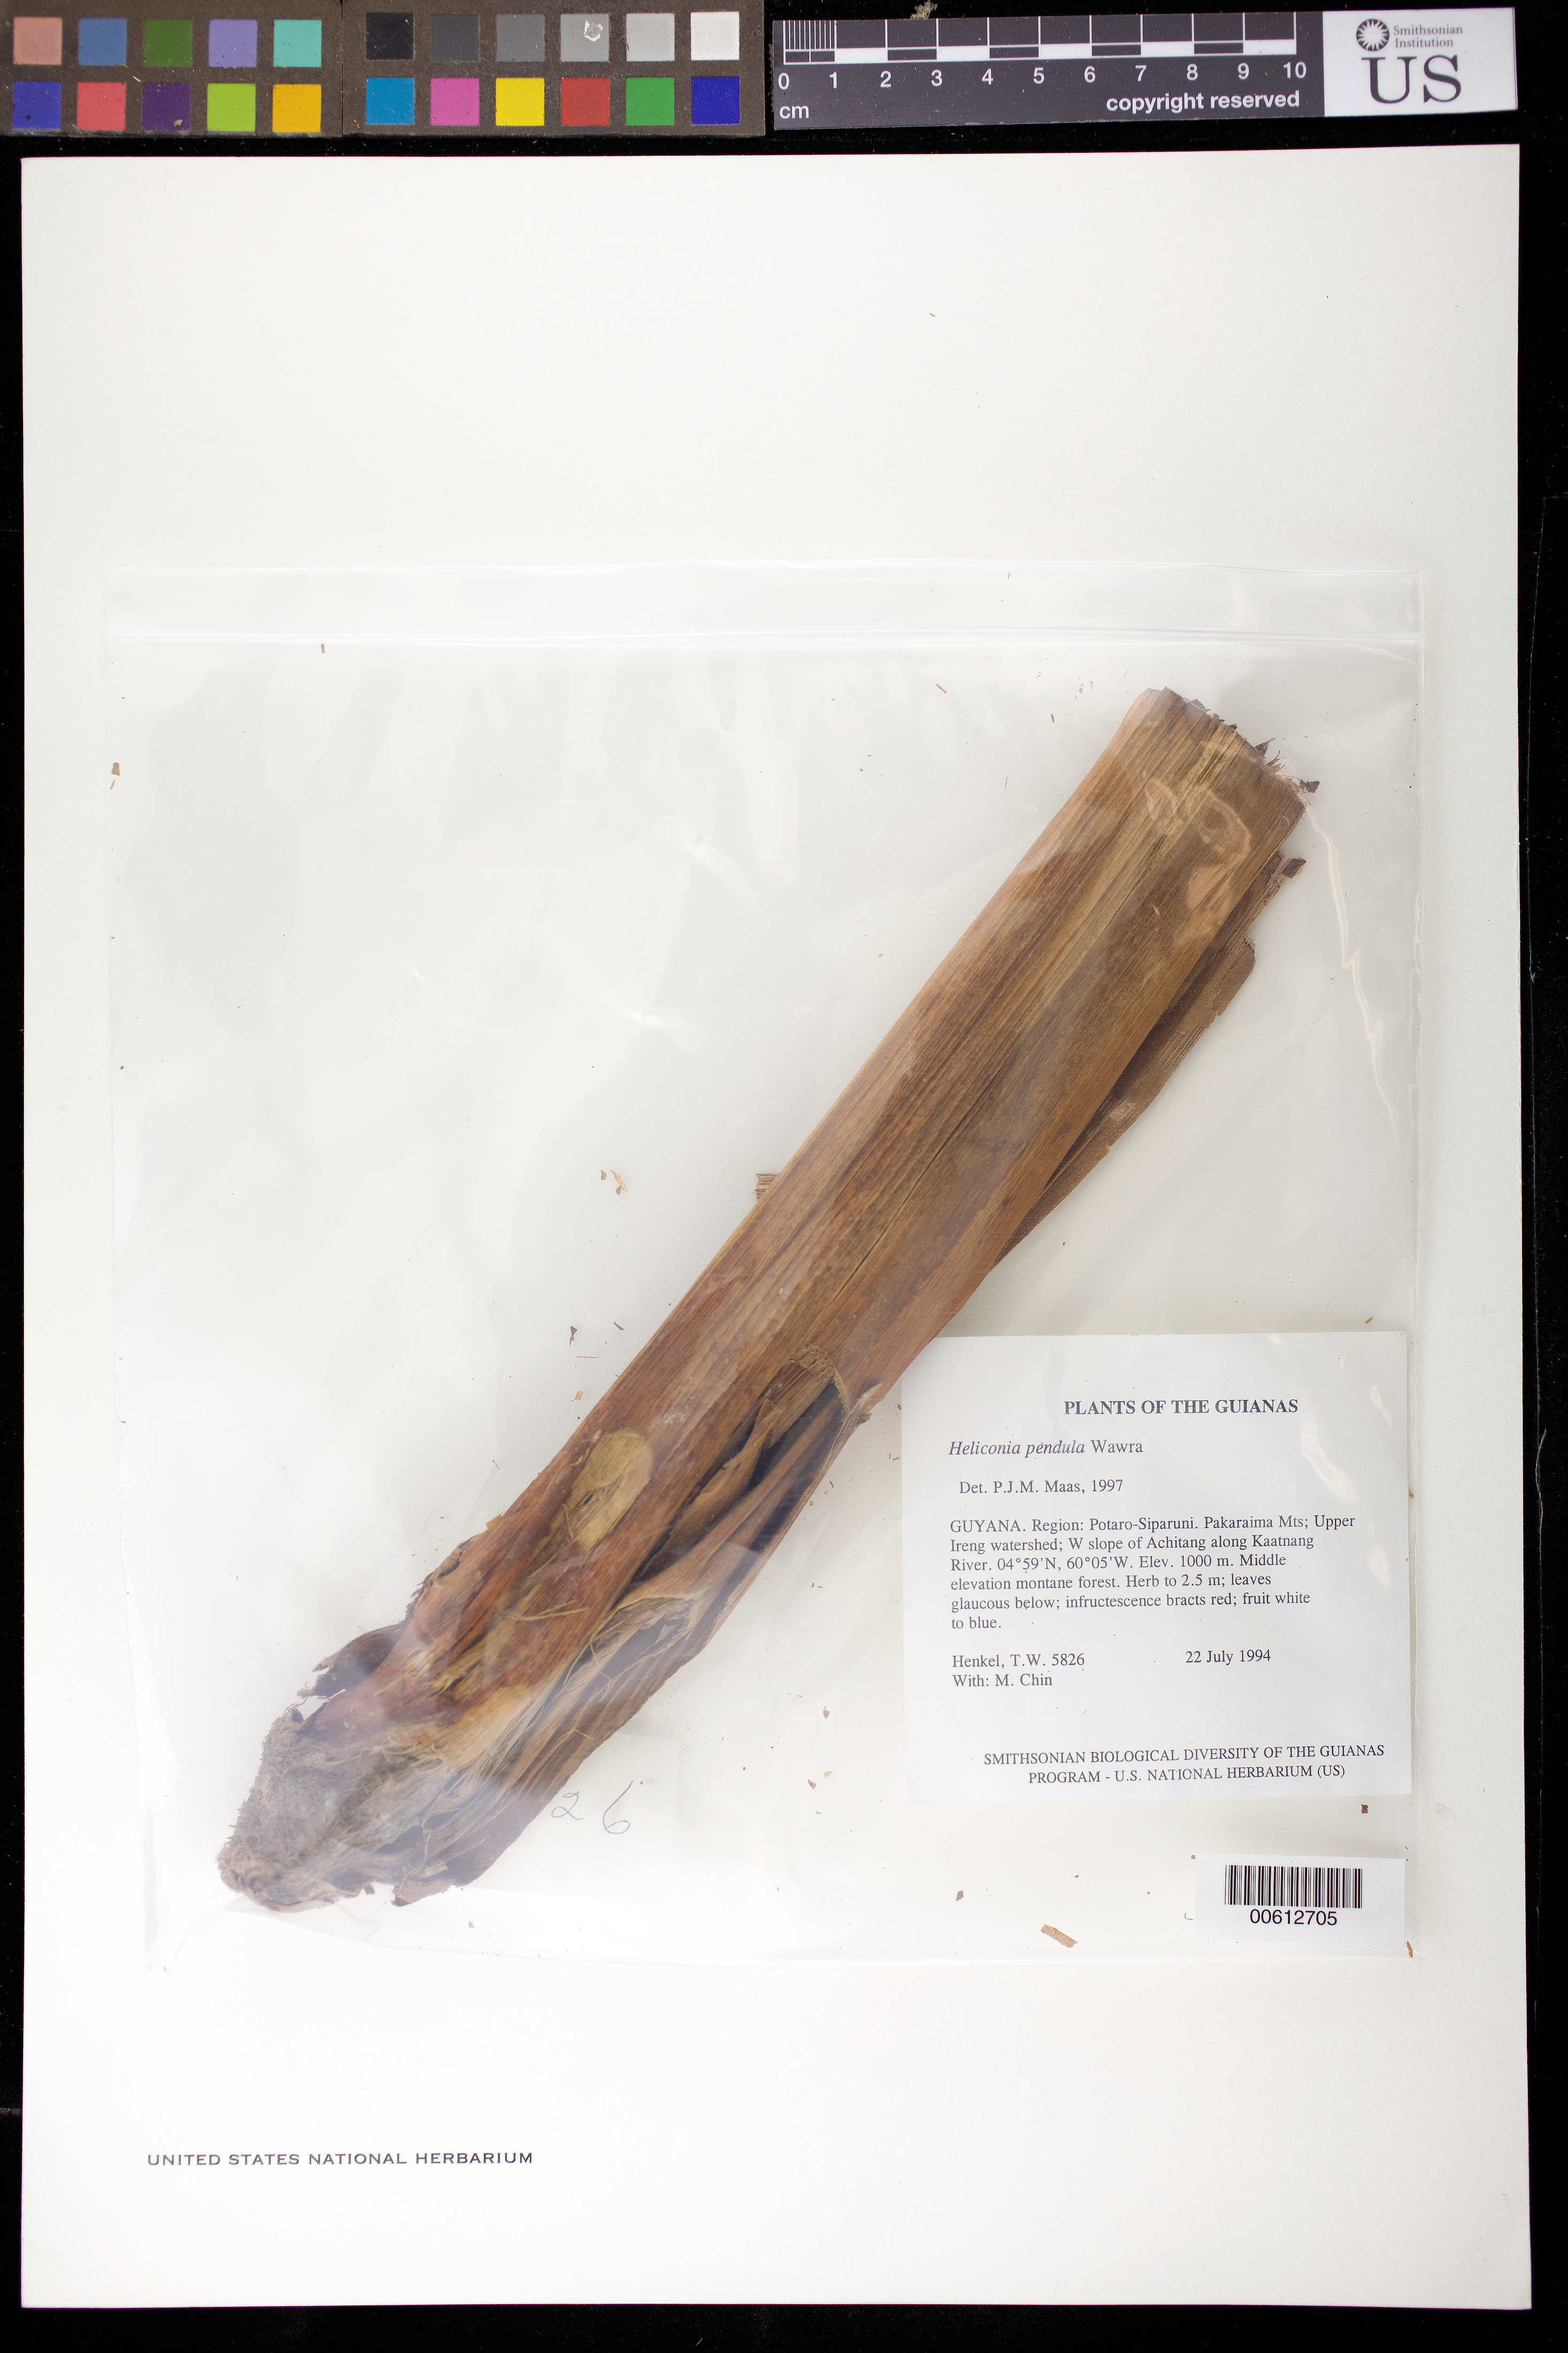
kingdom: Plantae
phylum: Tracheophyta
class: Liliopsida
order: Zingiberales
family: Heliconiaceae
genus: Heliconia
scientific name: Heliconia pendula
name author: Wawra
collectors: T. Henkel & M. Chin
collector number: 5826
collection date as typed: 22 July 1994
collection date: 1994-07-22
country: Guyana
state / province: Potaro-Siparuni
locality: Pakaraima Mts; Upper Ireng watershed; W slope of Achitang along Kaatnang River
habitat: Middle elevation montane forest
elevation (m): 1000